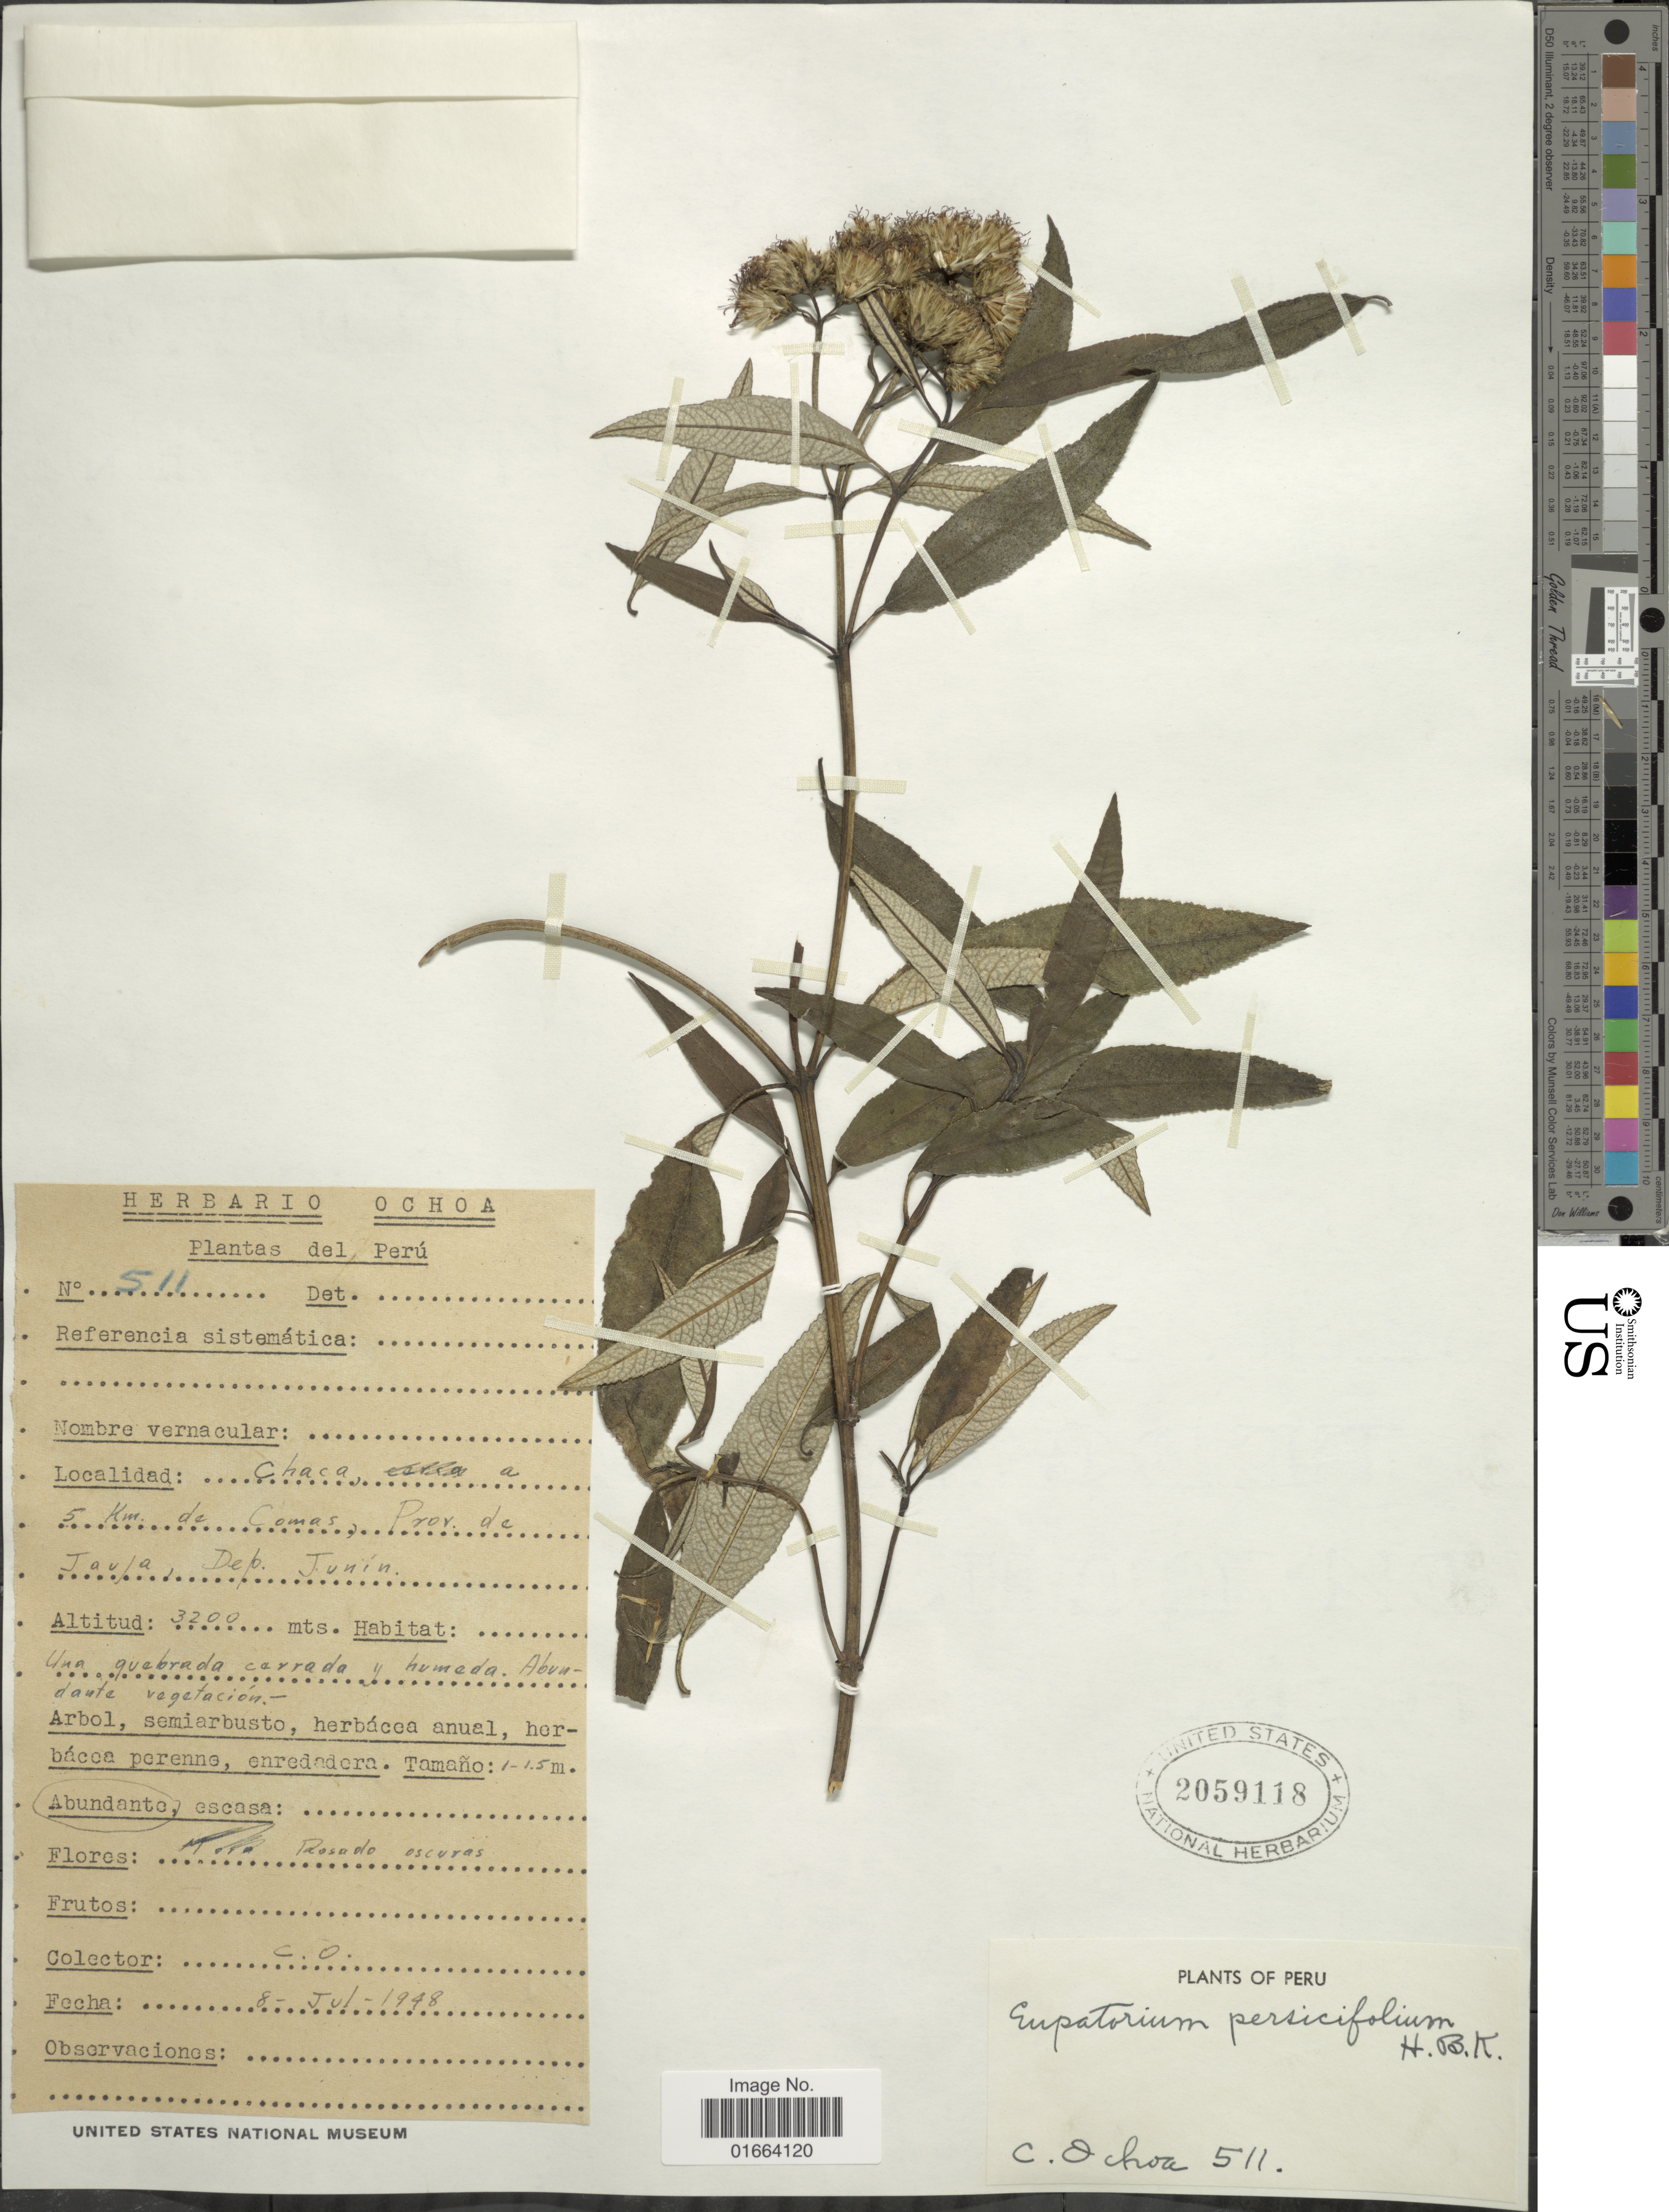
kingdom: Plantae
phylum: Tracheophyta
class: Magnoliopsida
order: Asterales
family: Asteraceae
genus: Aristeguietia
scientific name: Aristeguietia discolor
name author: (DC.) R.M. King & H. Rob.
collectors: C. Ochoa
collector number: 511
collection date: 1948-07-08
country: Peru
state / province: Junín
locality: Chaca, a 5 km. de Comas, Prov. de Jauja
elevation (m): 3200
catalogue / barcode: US 2059118